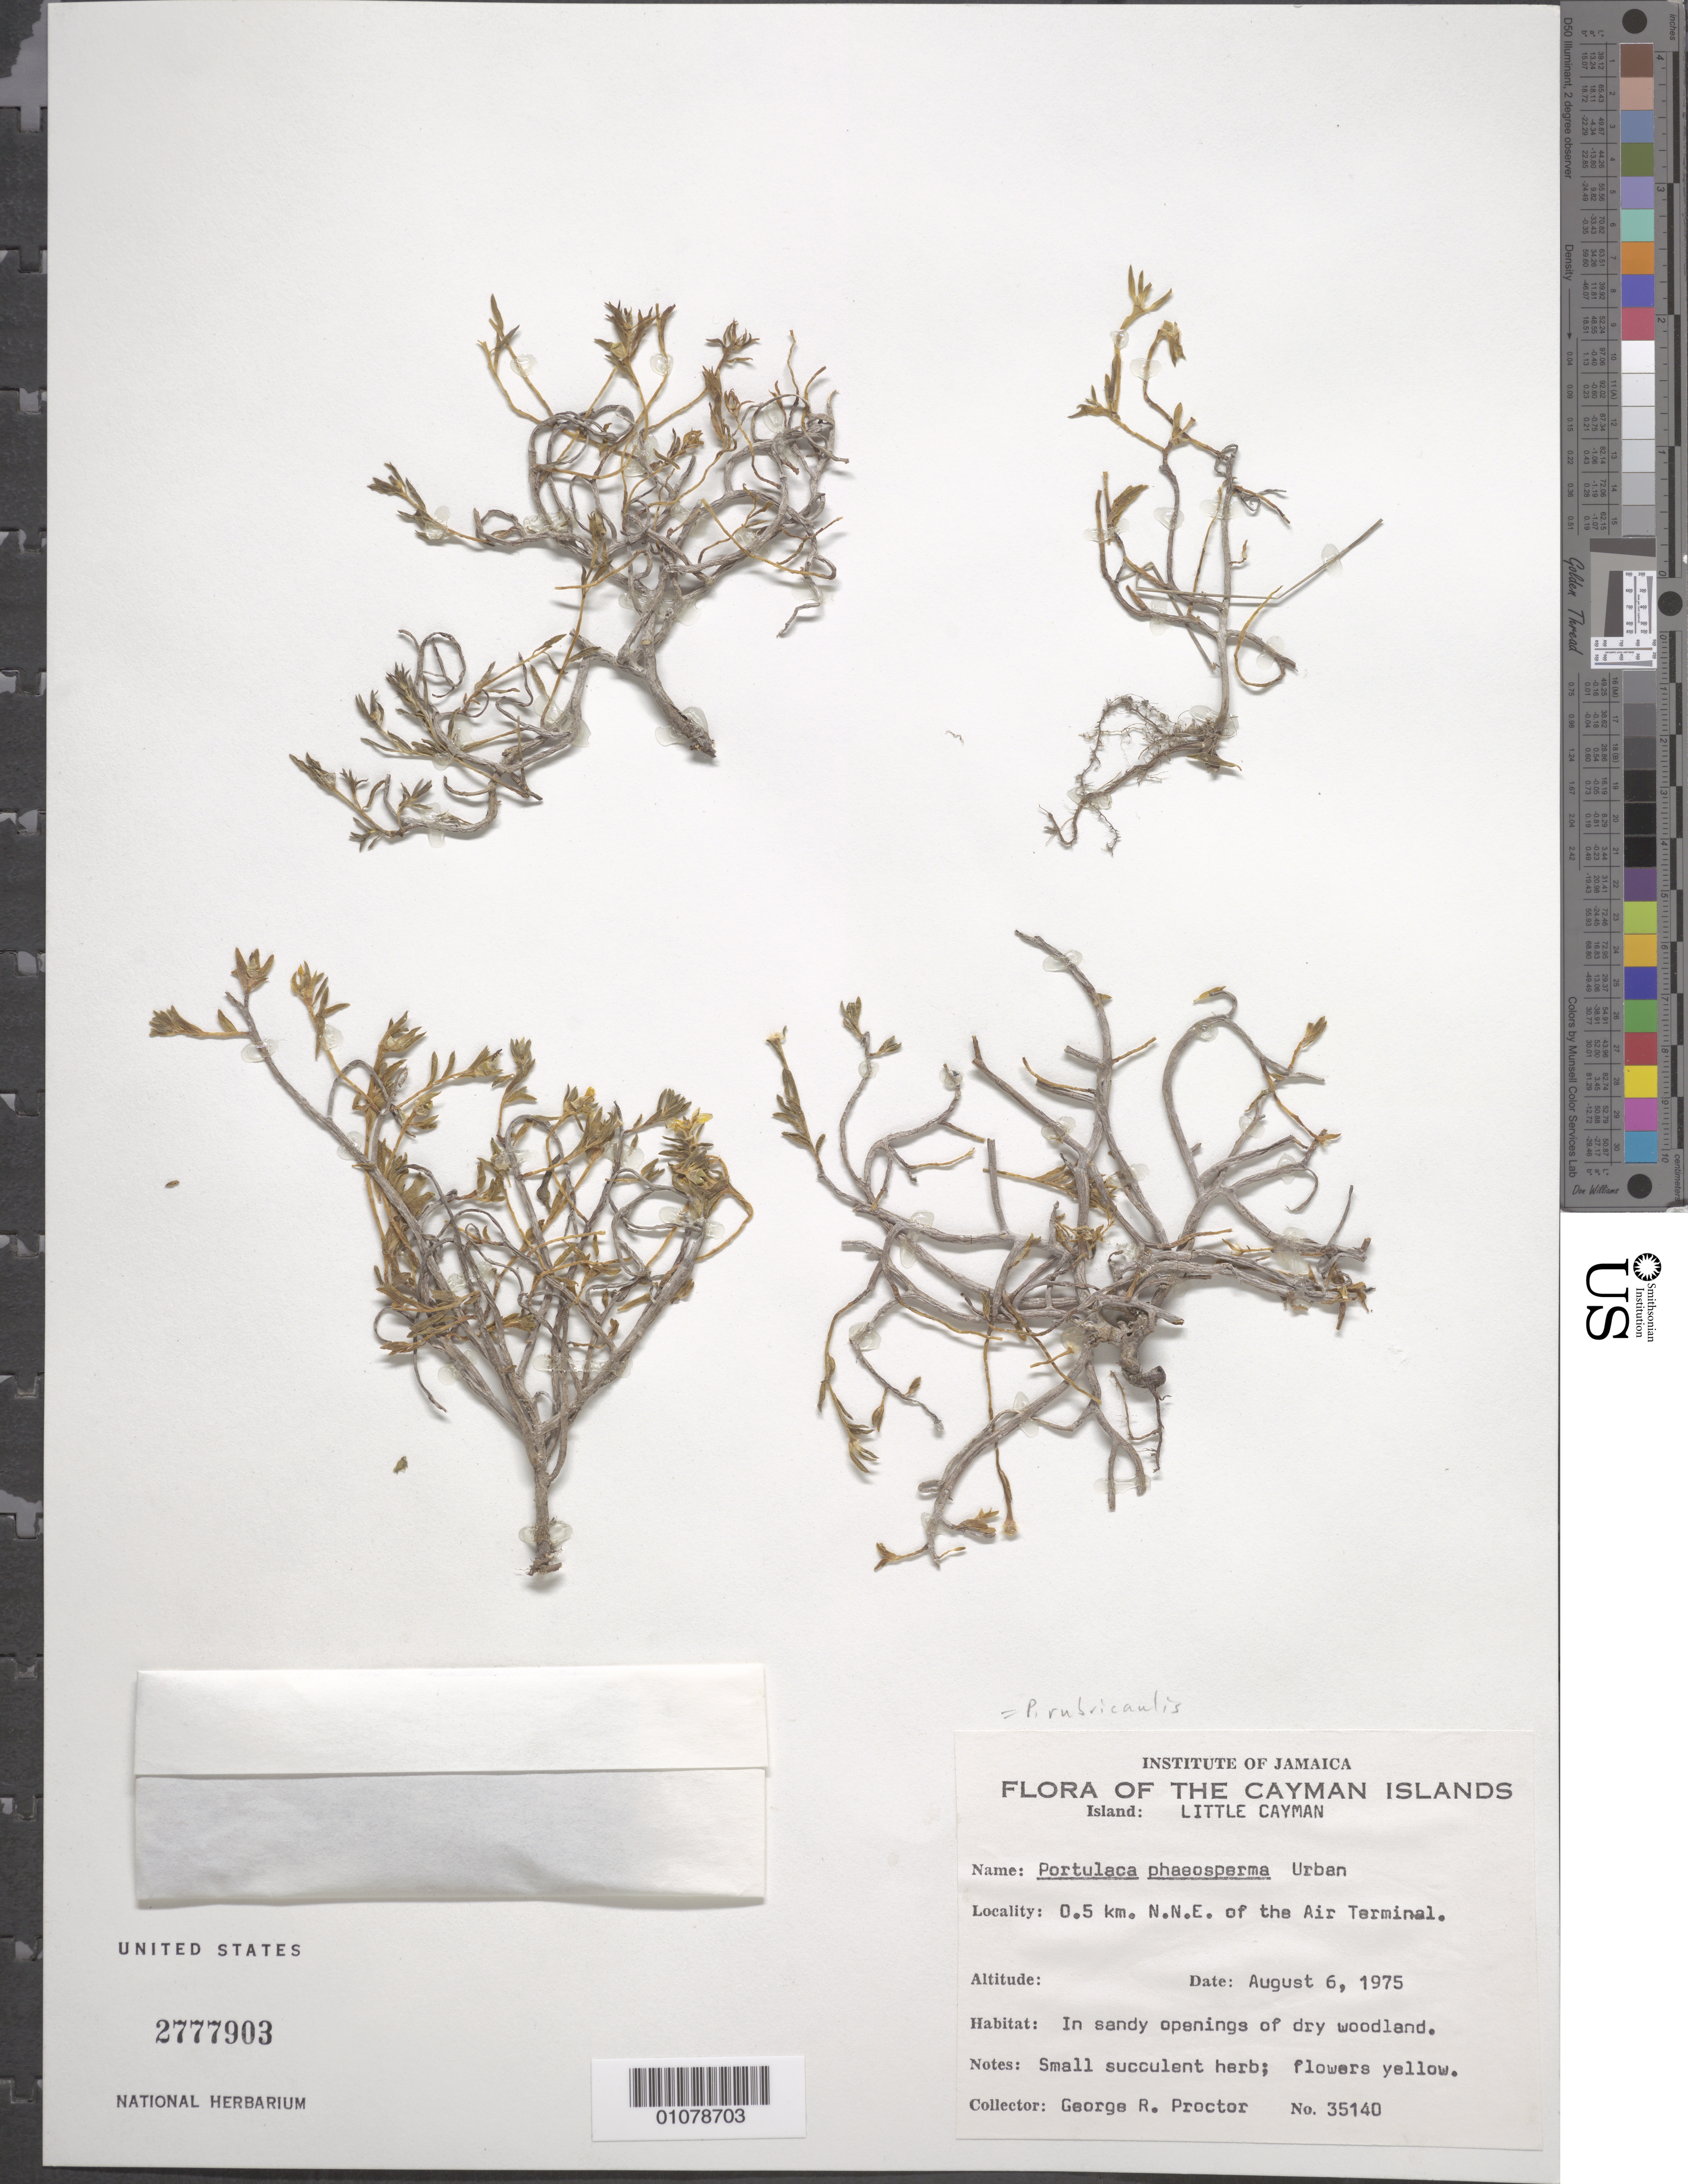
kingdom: Plantae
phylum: Tracheophyta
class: Magnoliopsida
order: Caryophyllales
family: Portulacaceae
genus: Portulaca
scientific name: Portulaca rubricaulis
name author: Kunth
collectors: G. R. Proctor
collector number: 35140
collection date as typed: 06 Aug 1975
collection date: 1975-08-06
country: Cayman Islands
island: Little Cayman I.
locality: Little Cayman, .5 km NNE of the Air Terminal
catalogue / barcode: US 2777903